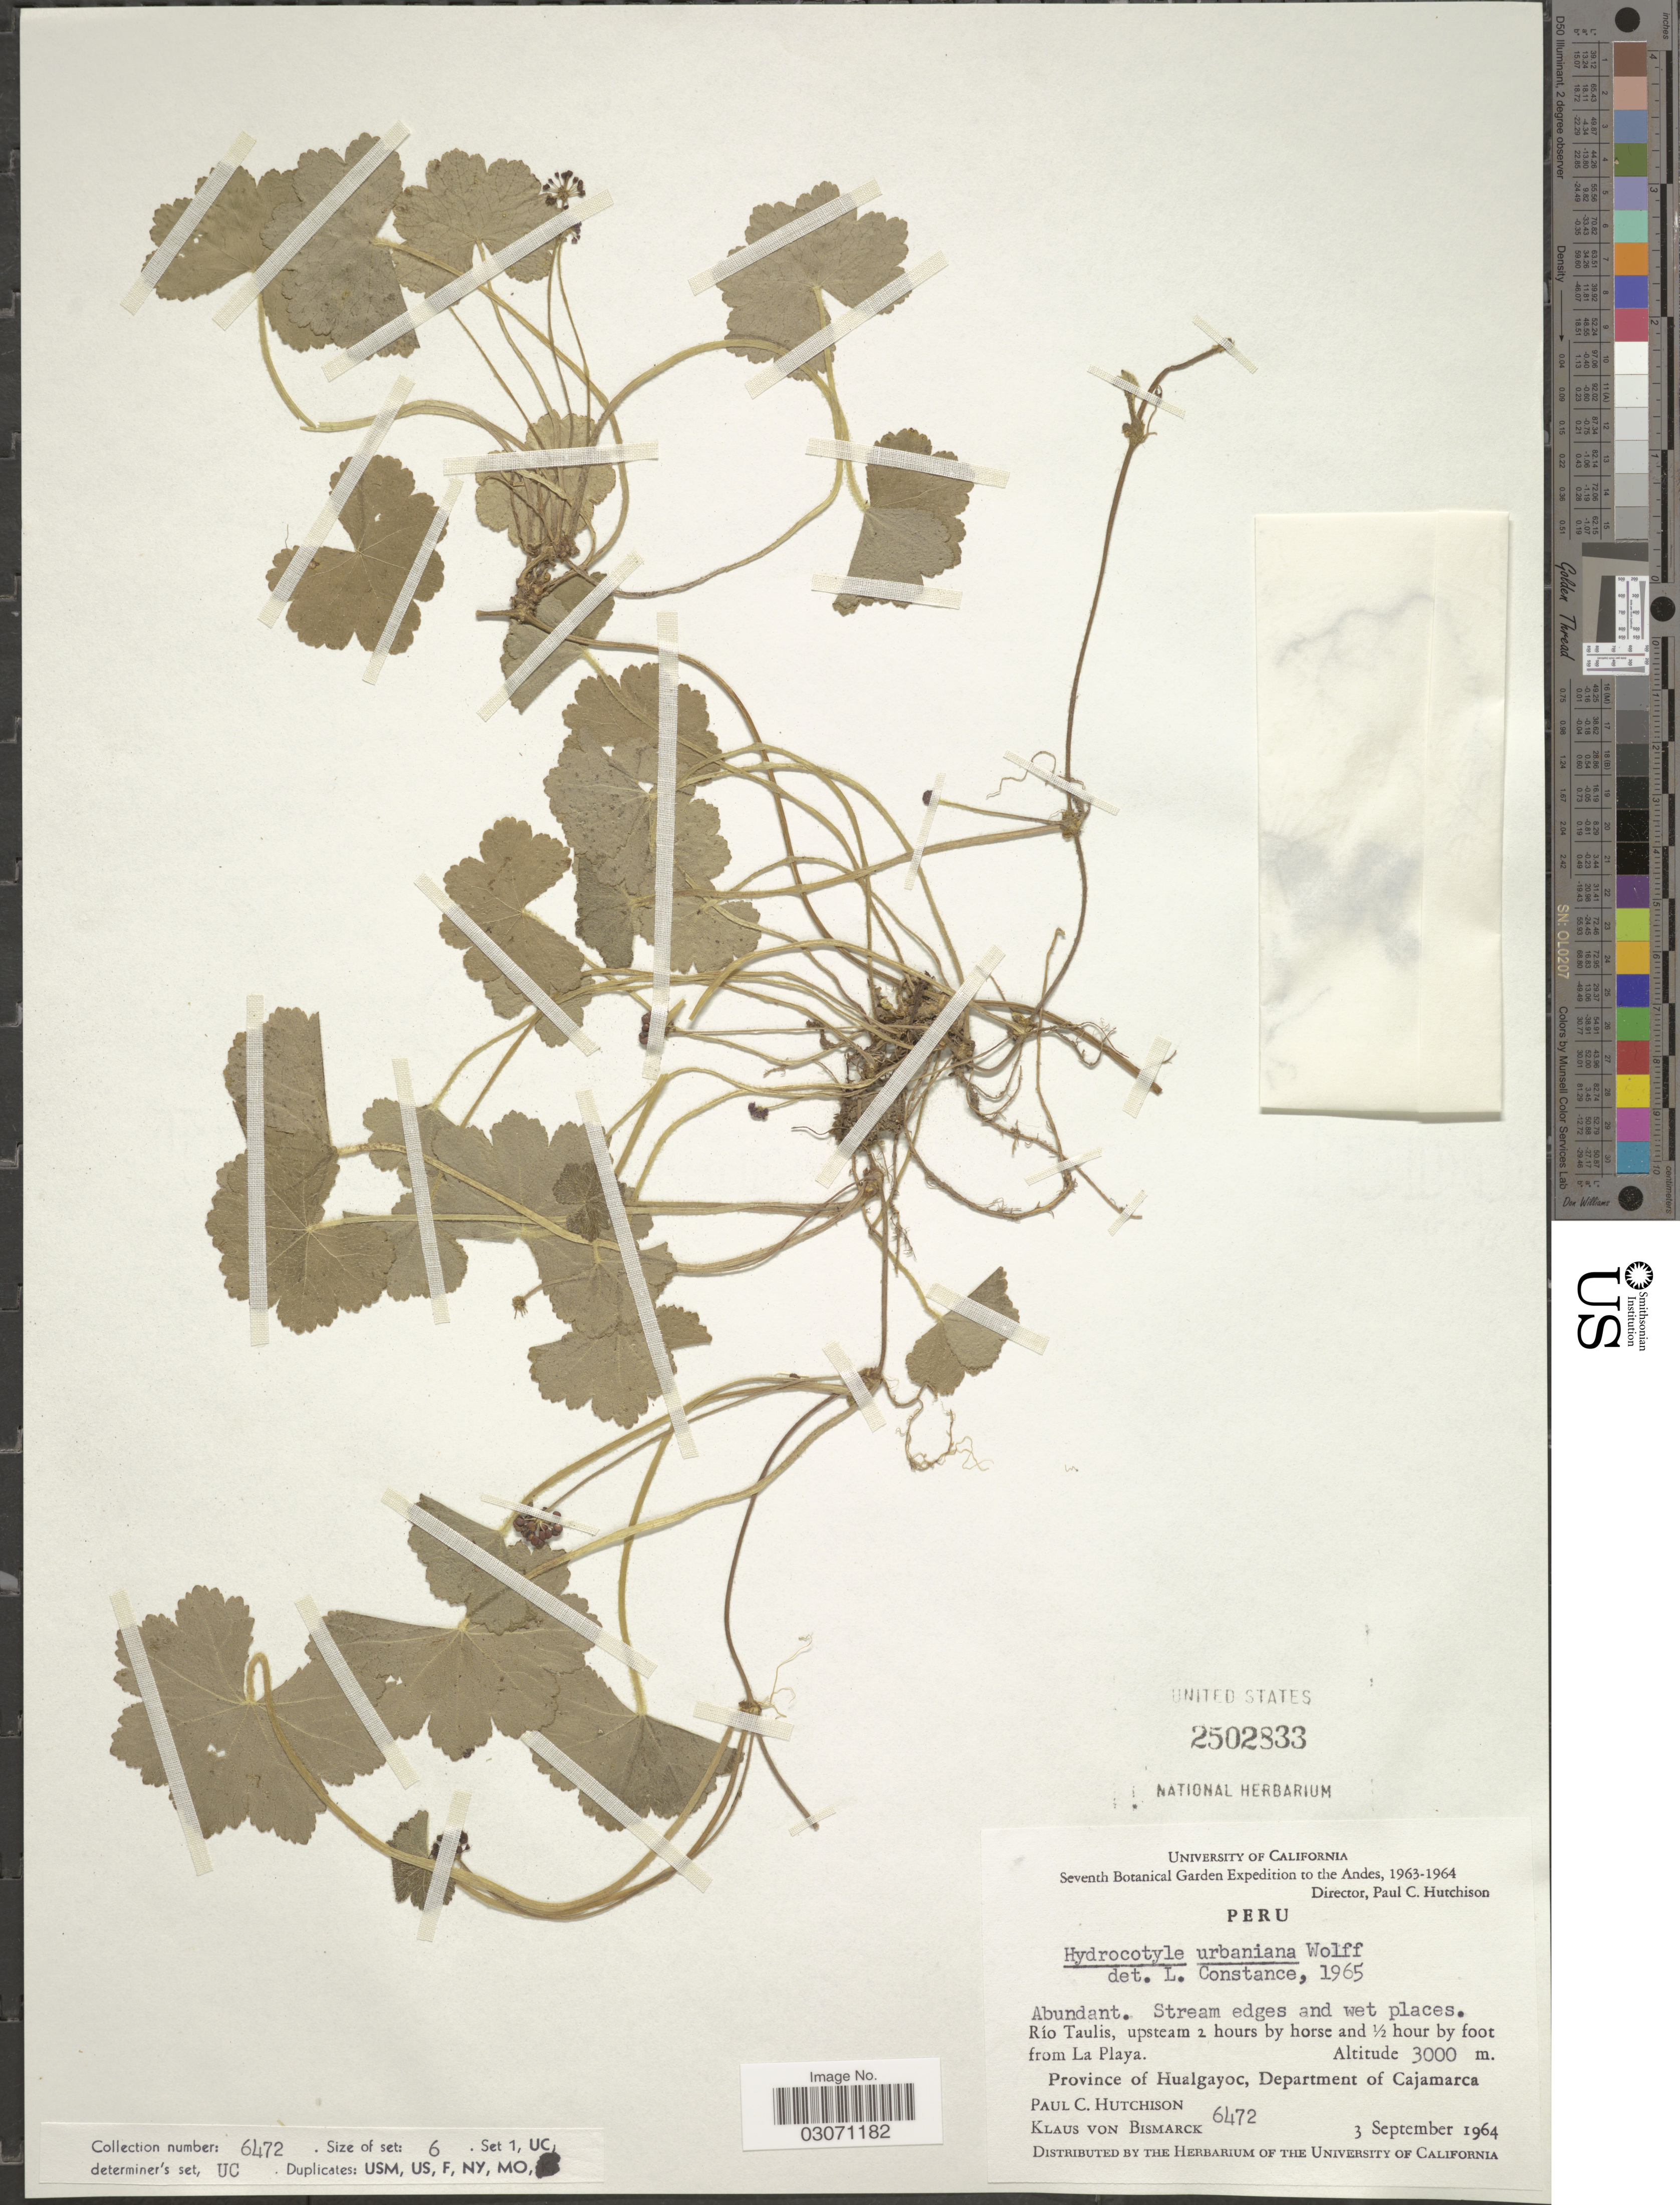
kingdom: Plantae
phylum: Tracheophyta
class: Magnoliopsida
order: Apiales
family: Araliaceae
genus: Hydrocotyle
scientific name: Hydrocotyle urbaniana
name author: H. Wolff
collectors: P. C. Hutchison & K. von Bismarck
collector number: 6472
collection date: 1964-09-03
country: Peru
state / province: Cajamarca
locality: Andes. Río Taulis, upsteam 2 hours by horse and ½ hour by foot from La Playa. Province of Hualgayoc, Department of Cajamarca.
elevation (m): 3000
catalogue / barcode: US 2502833